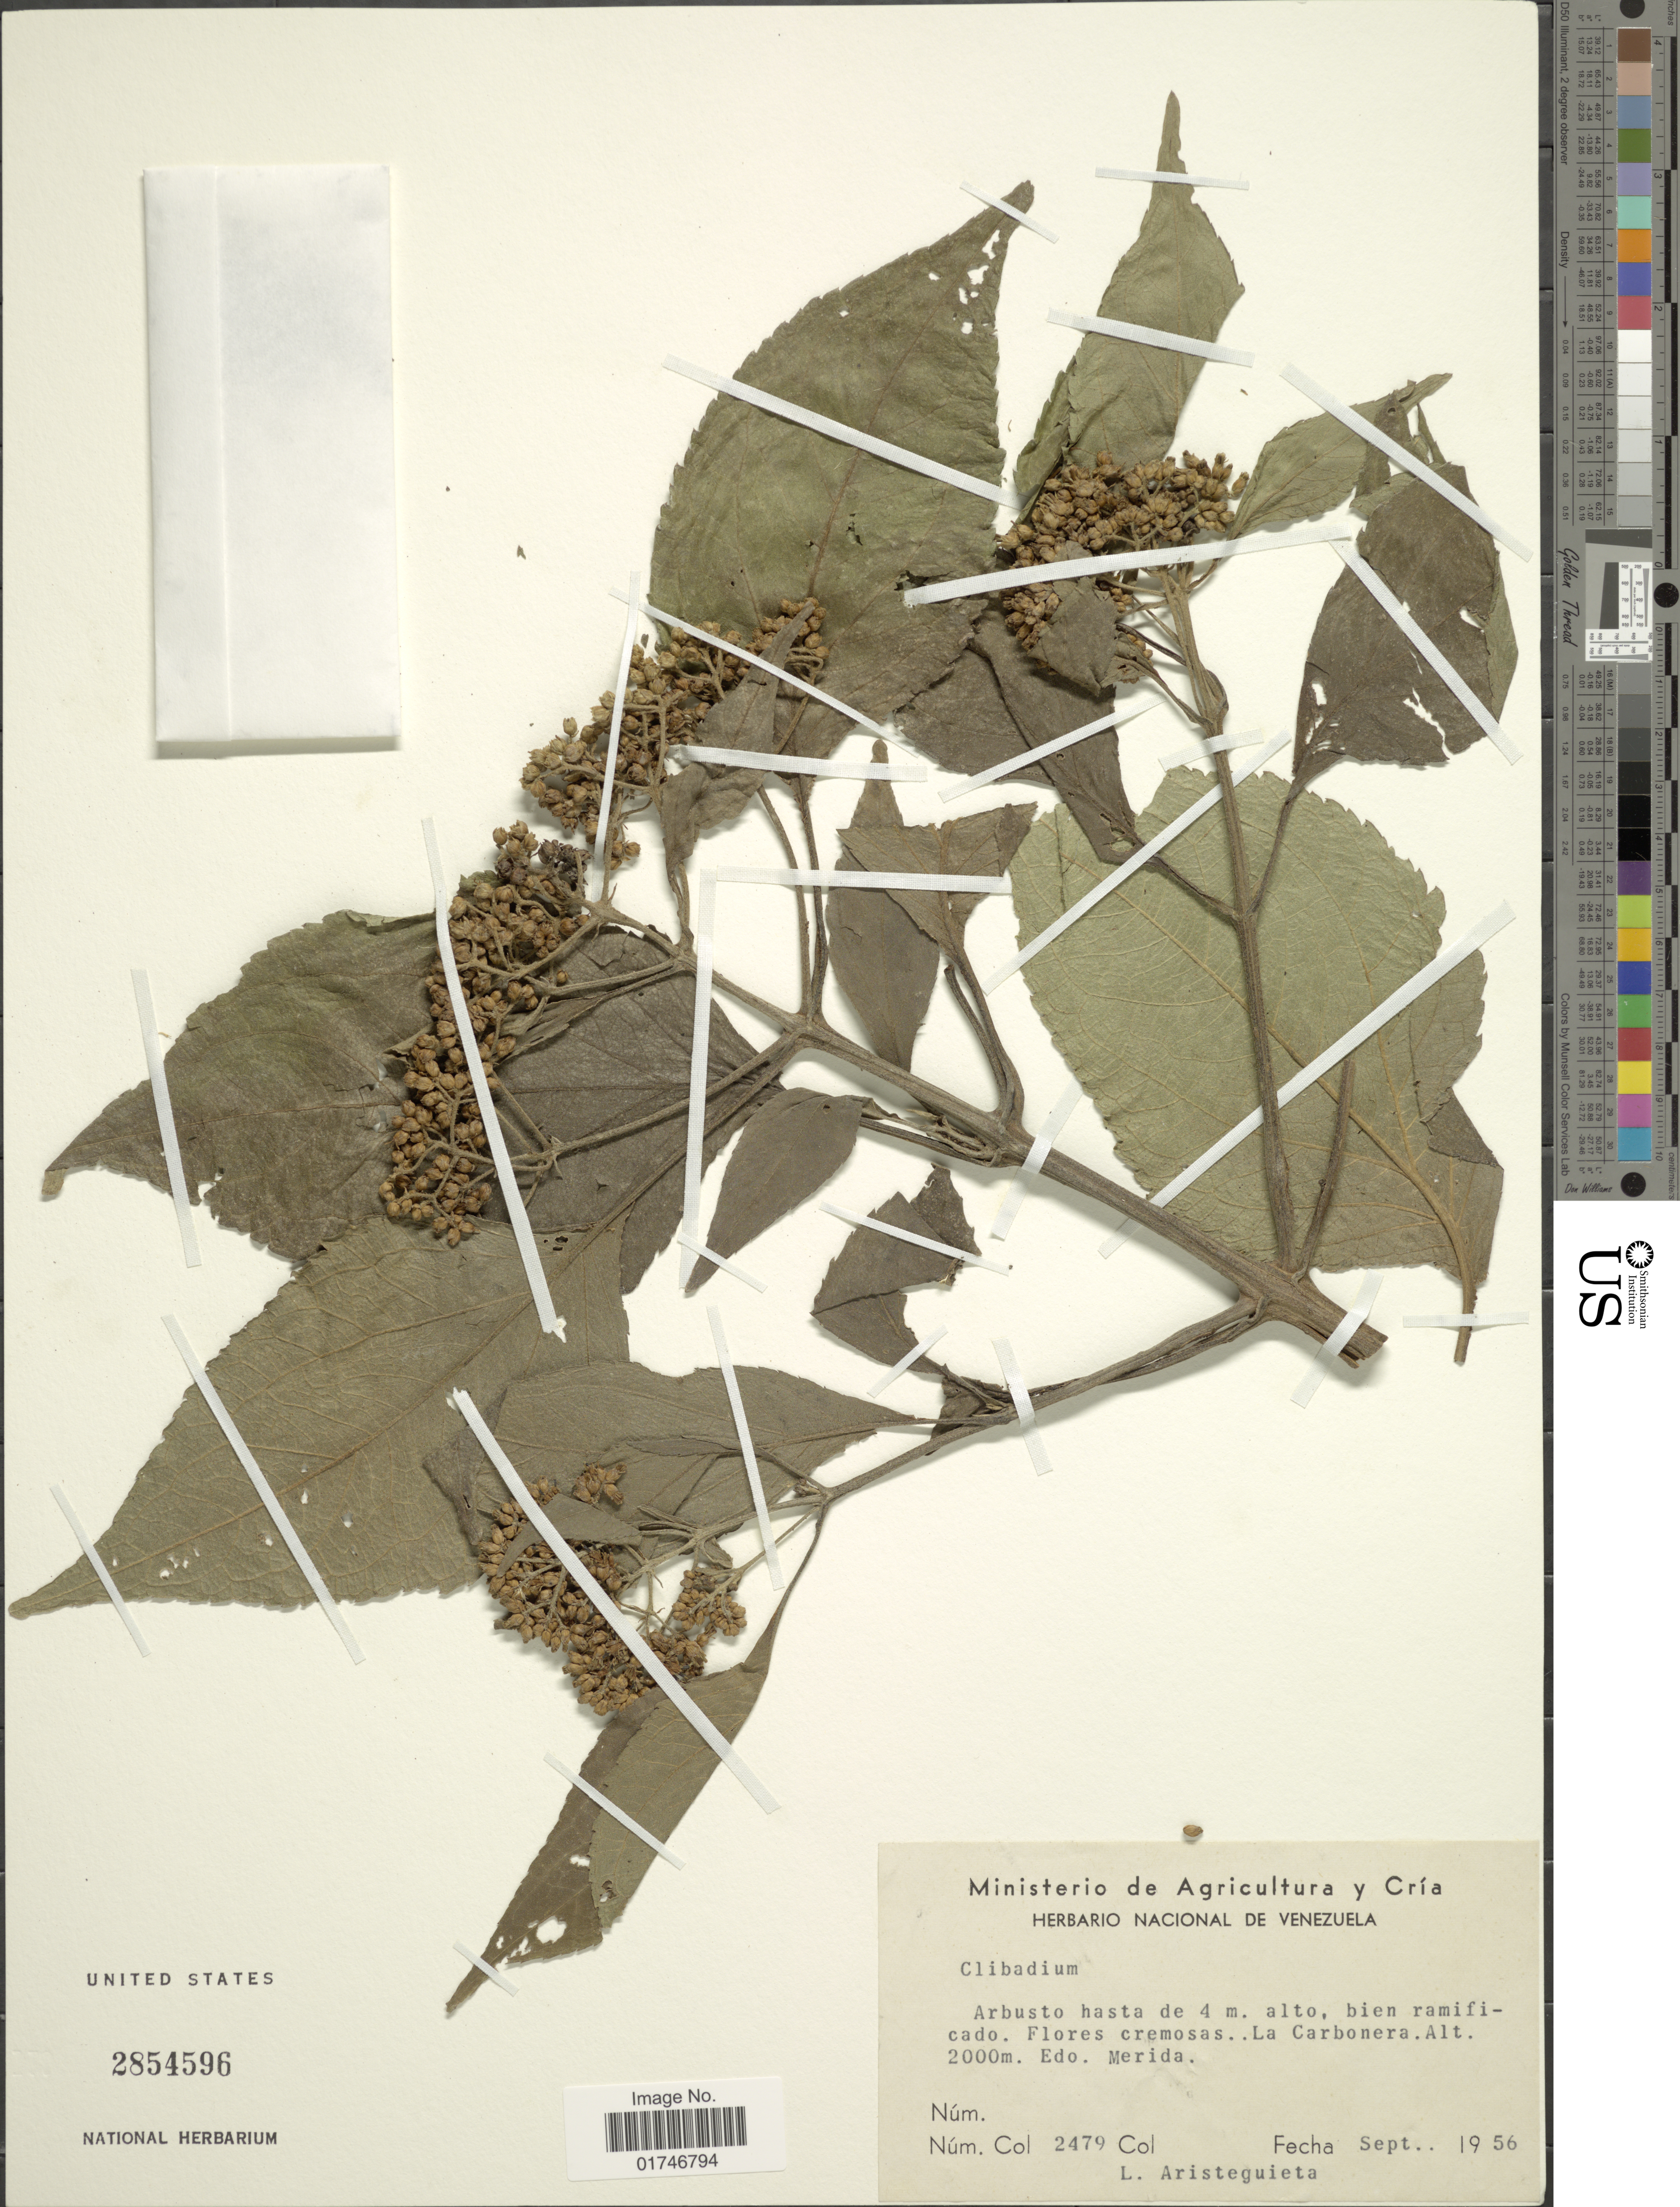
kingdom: Plantae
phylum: Tracheophyta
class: Magnoliopsida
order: Asterales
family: Asteraceae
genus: Clibadium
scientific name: Clibadium pediculatum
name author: Aristeg.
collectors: L. Aristeguieta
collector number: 2479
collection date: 1956-09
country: Venezuela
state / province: Mérida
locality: La Carbonera. Edo. Merida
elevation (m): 2000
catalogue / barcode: US 2854596